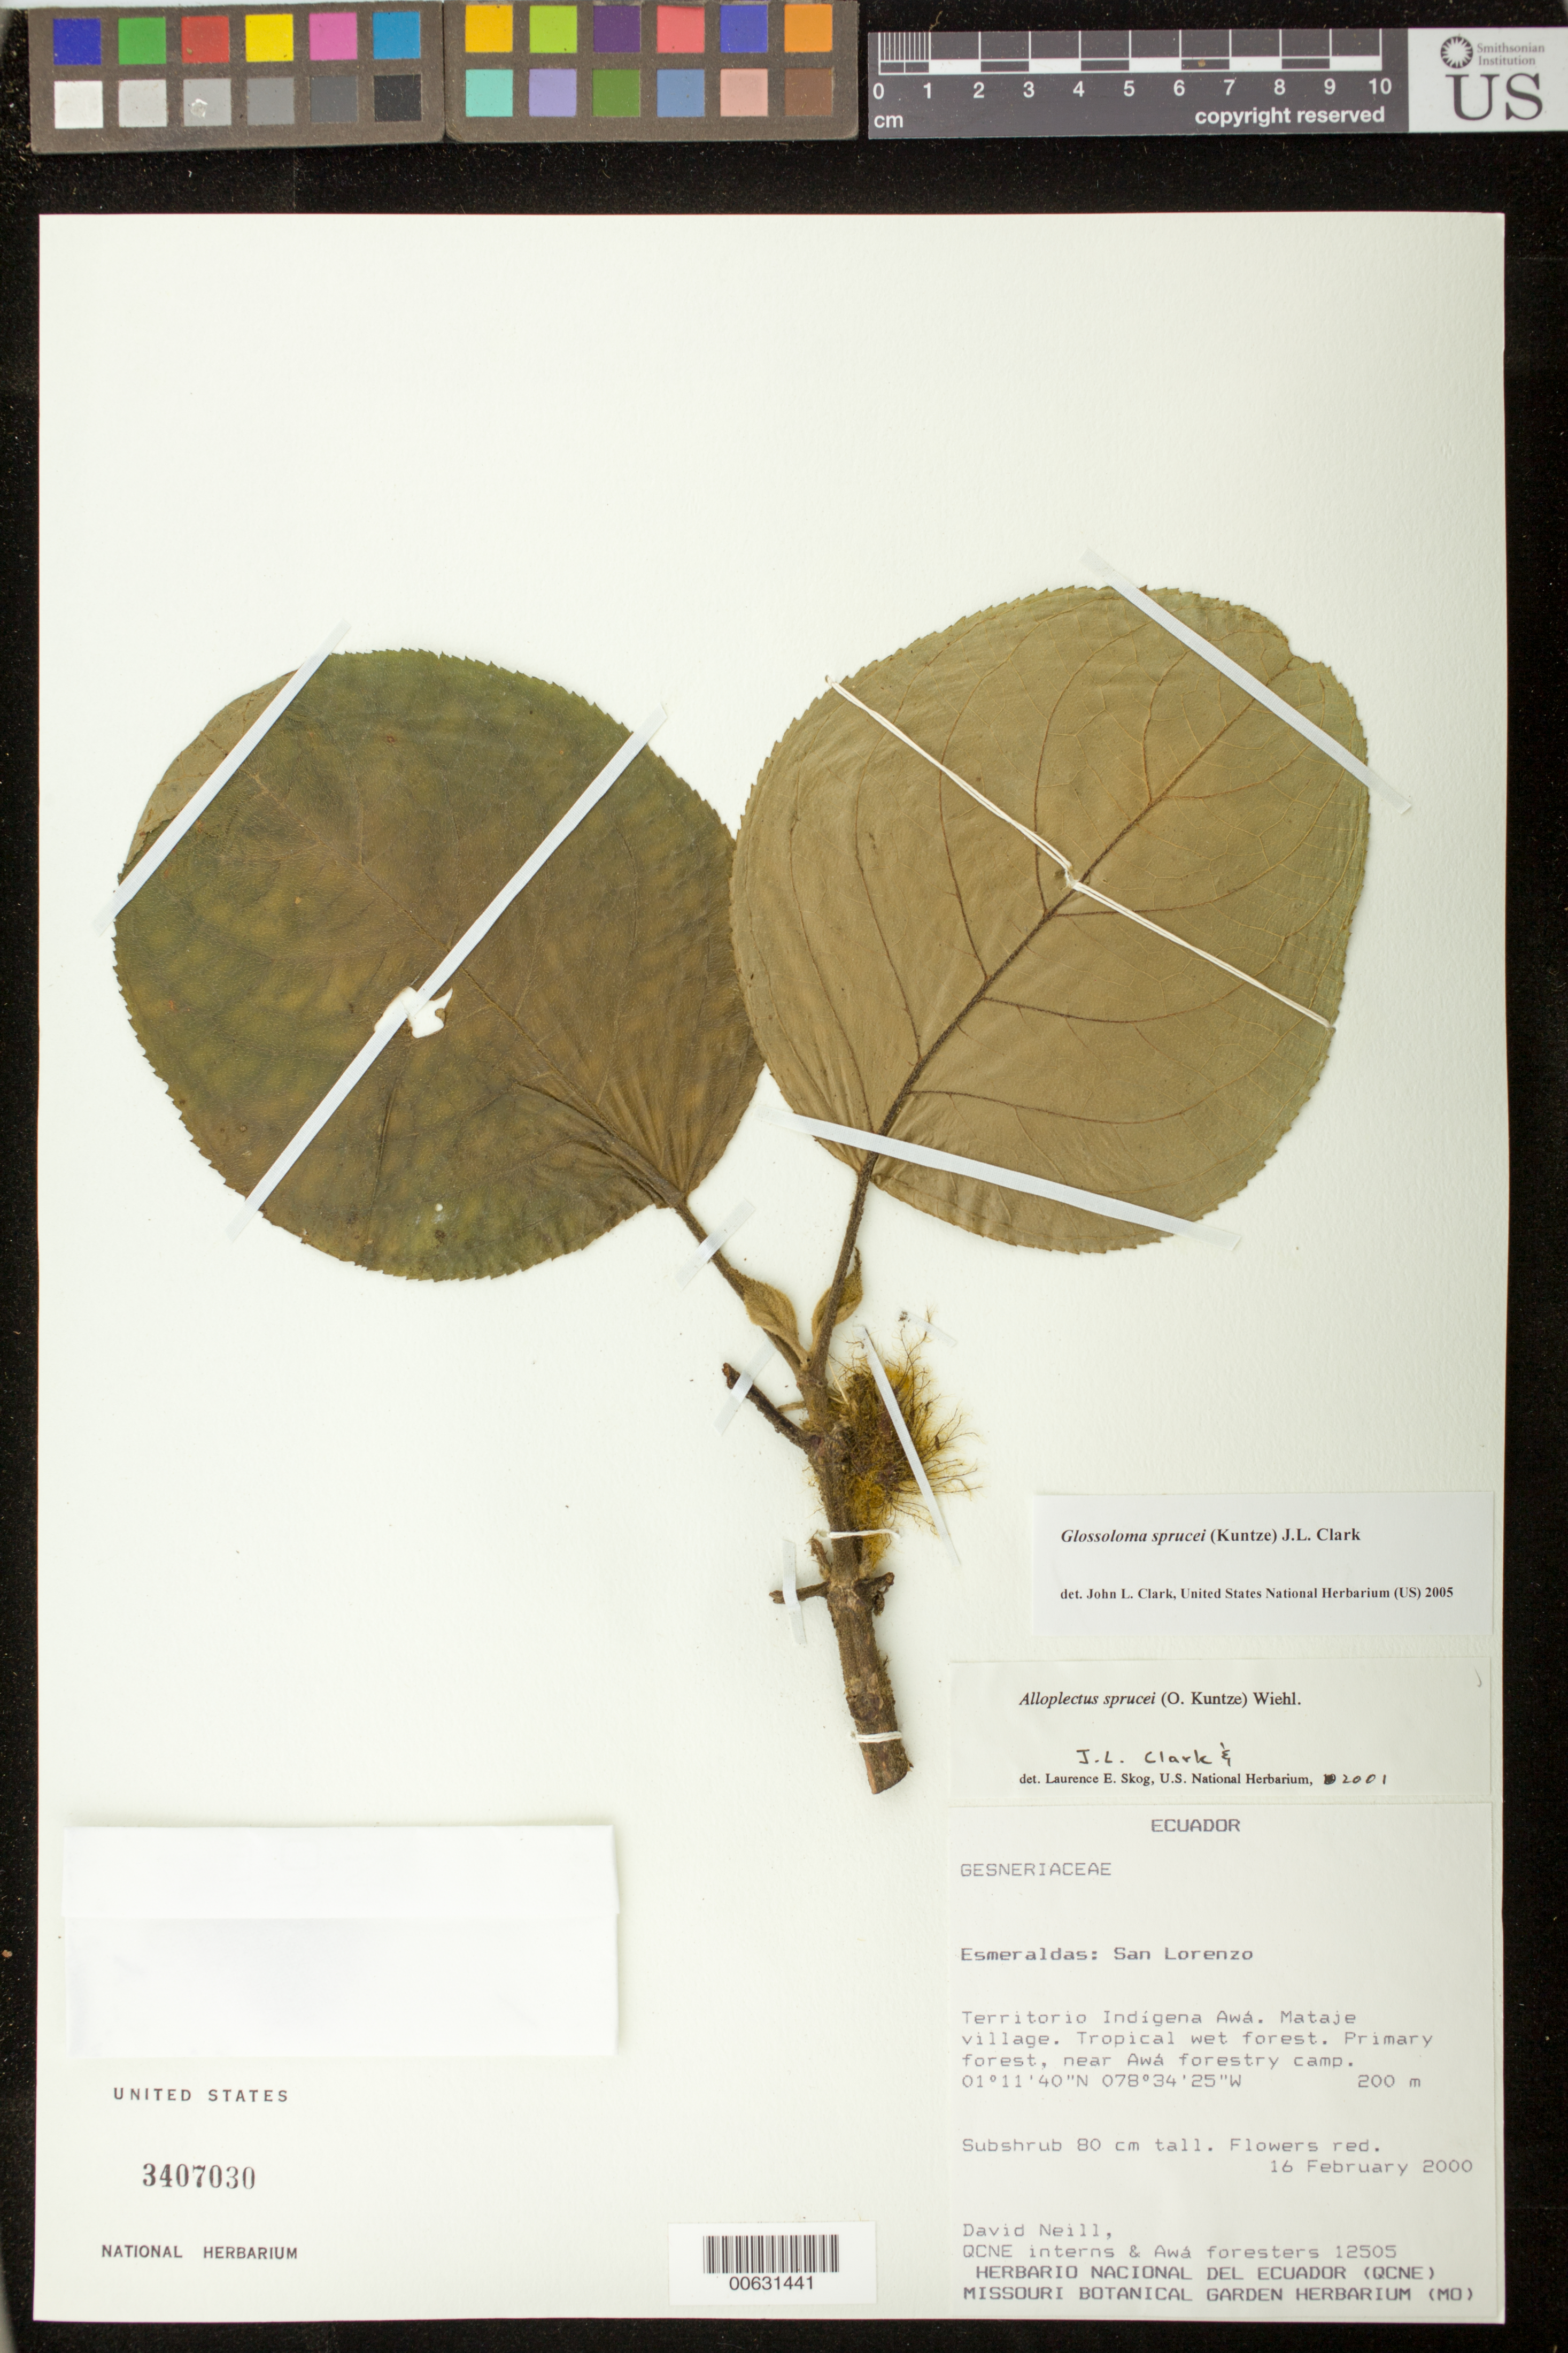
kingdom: Plantae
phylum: Tracheophyta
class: Magnoliopsida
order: Lamiales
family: Gesneriaceae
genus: Glossoloma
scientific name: Glossoloma sprucei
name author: (Kuntze) J.L. Clark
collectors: D. A. Neill & QCNE interns & Awa Foresters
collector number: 12505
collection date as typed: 16 Feb 2000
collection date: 2000-02-16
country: Ecuador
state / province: Esmeraldas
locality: San Lorenzo; Territorio Indígena Awá, Mataje village, near Awá forestry camp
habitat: Tropical wet forest; primary forest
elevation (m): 200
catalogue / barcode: US 3407030